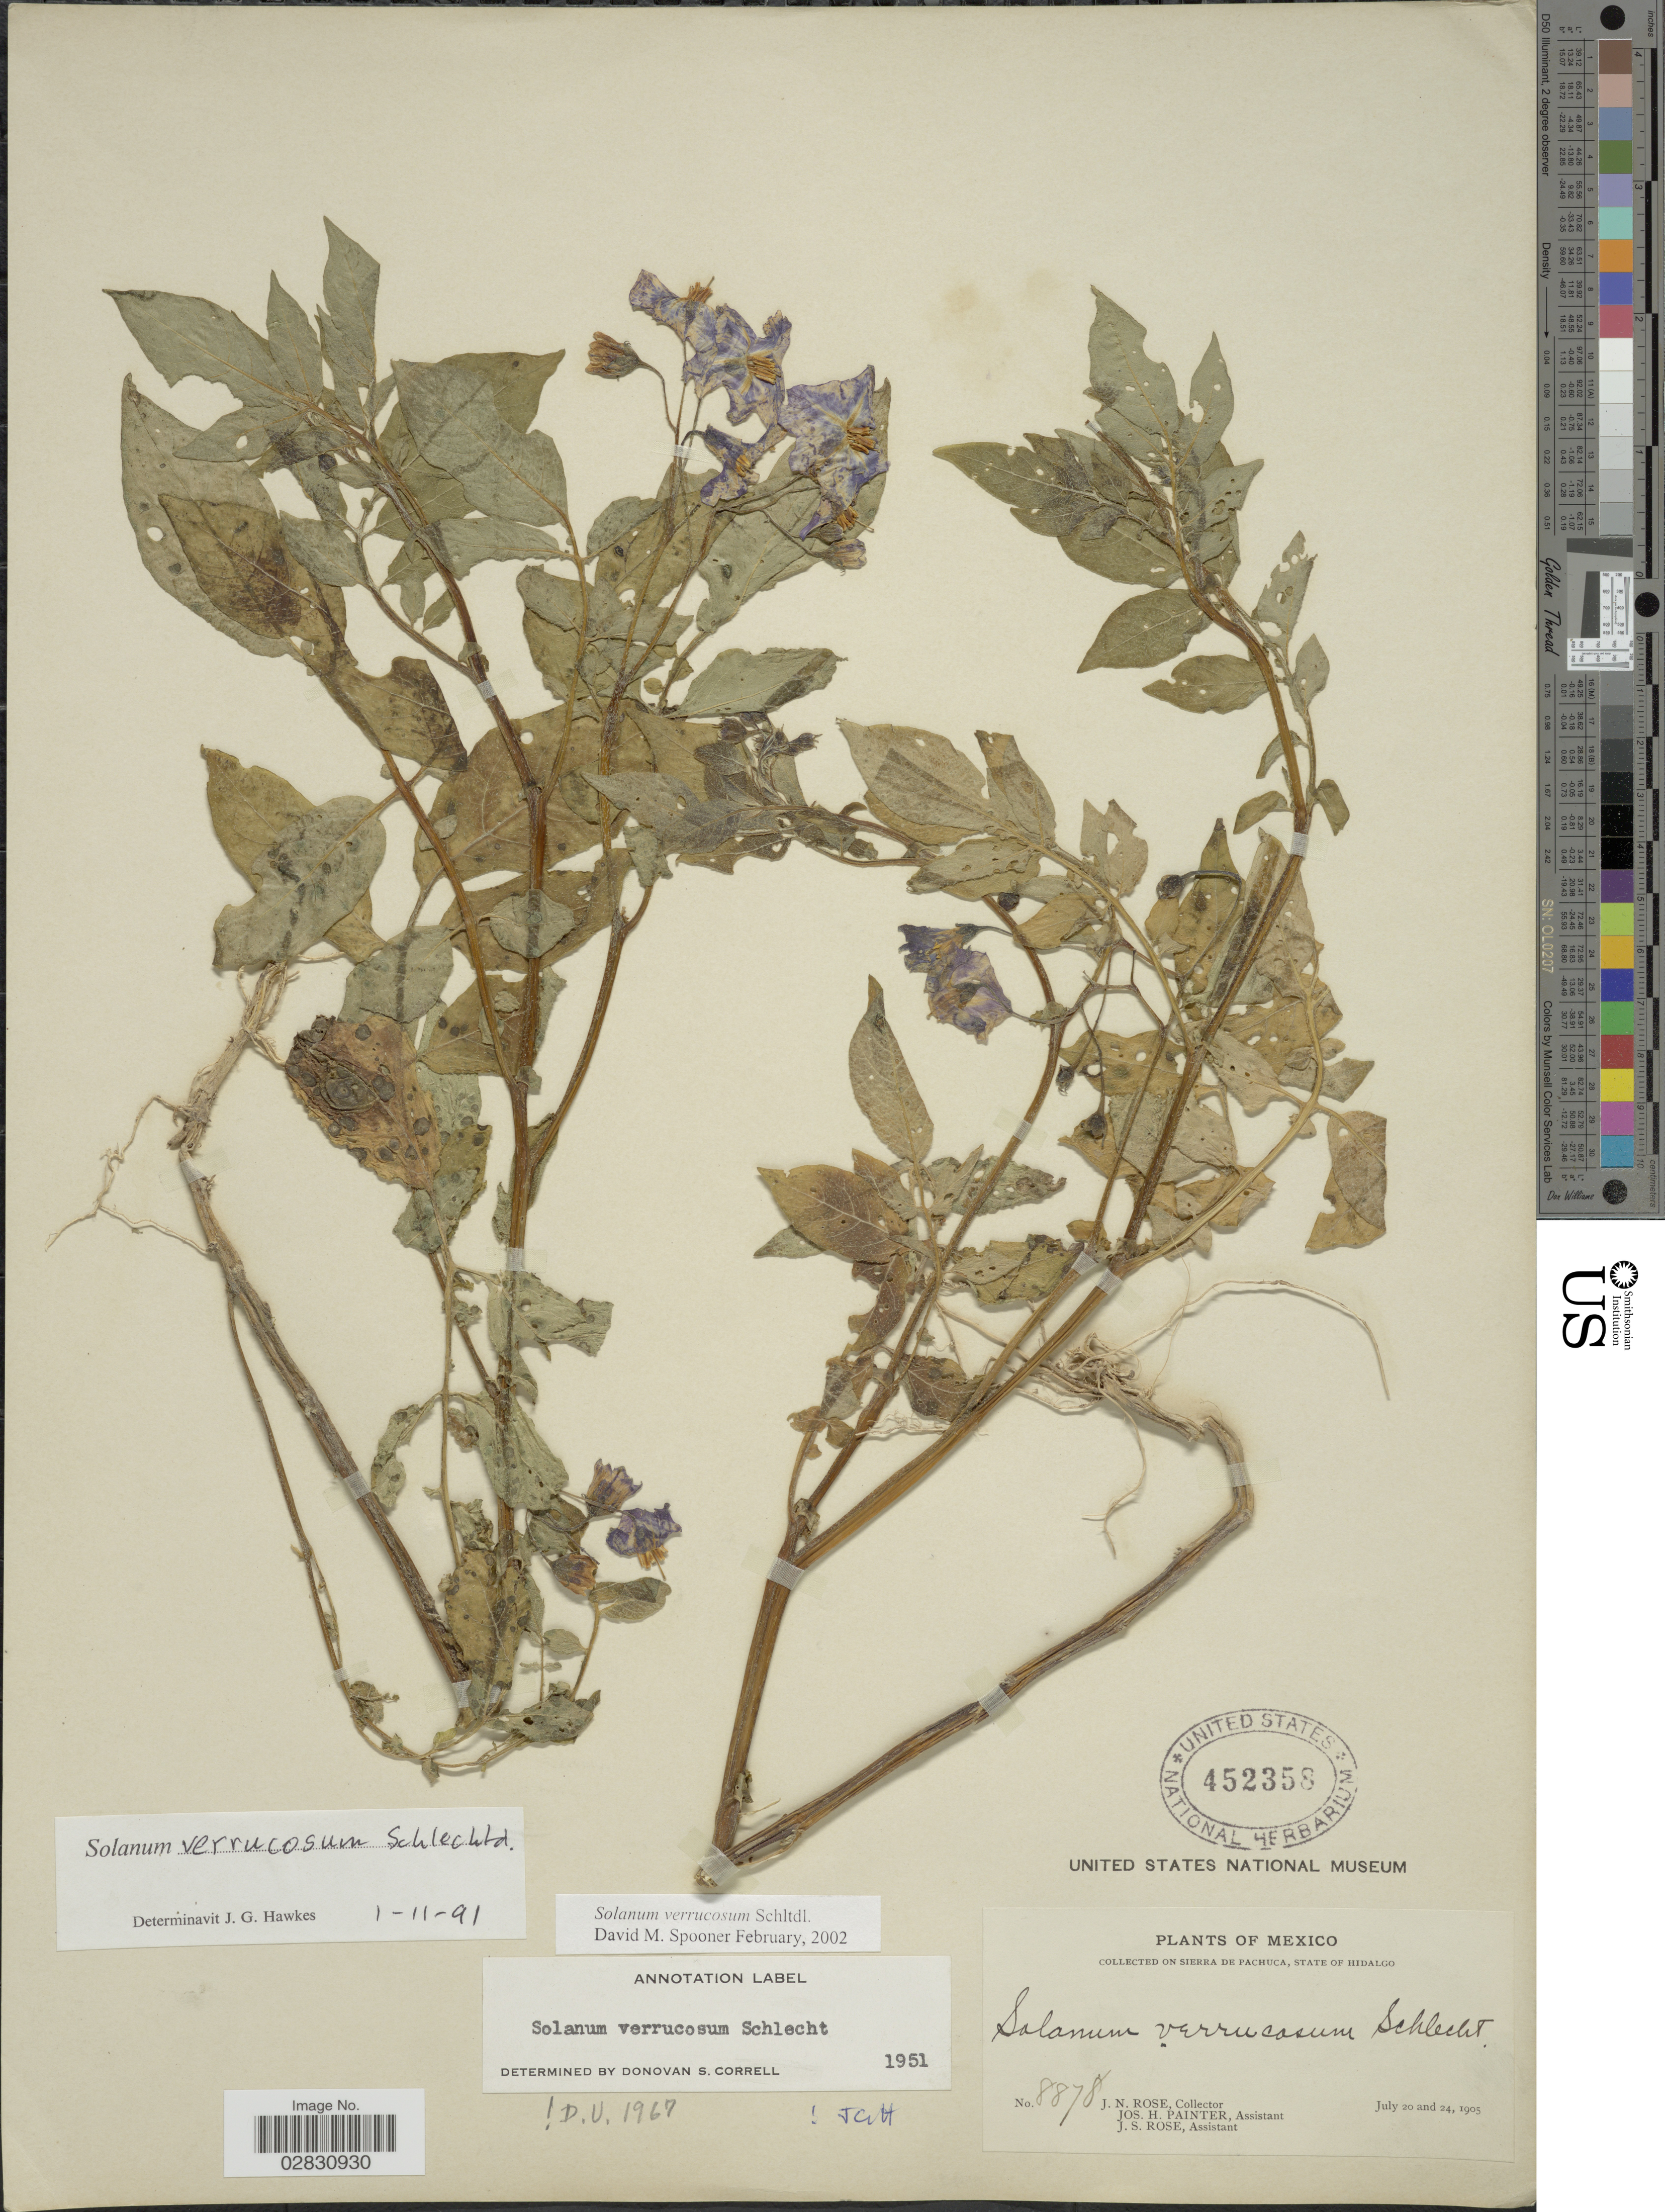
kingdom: Plantae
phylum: Tracheophyta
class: Magnoliopsida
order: Solanales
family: Solanaceae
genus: Solanum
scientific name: Solanum verrucosum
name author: Schltdl.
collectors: J. N. Rose, J. H. Painter & J. S. Rose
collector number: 8878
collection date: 1905-07-20/1905-07-24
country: Mexico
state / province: Hidalgo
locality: On Sierra de Pachuca.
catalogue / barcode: US 452358